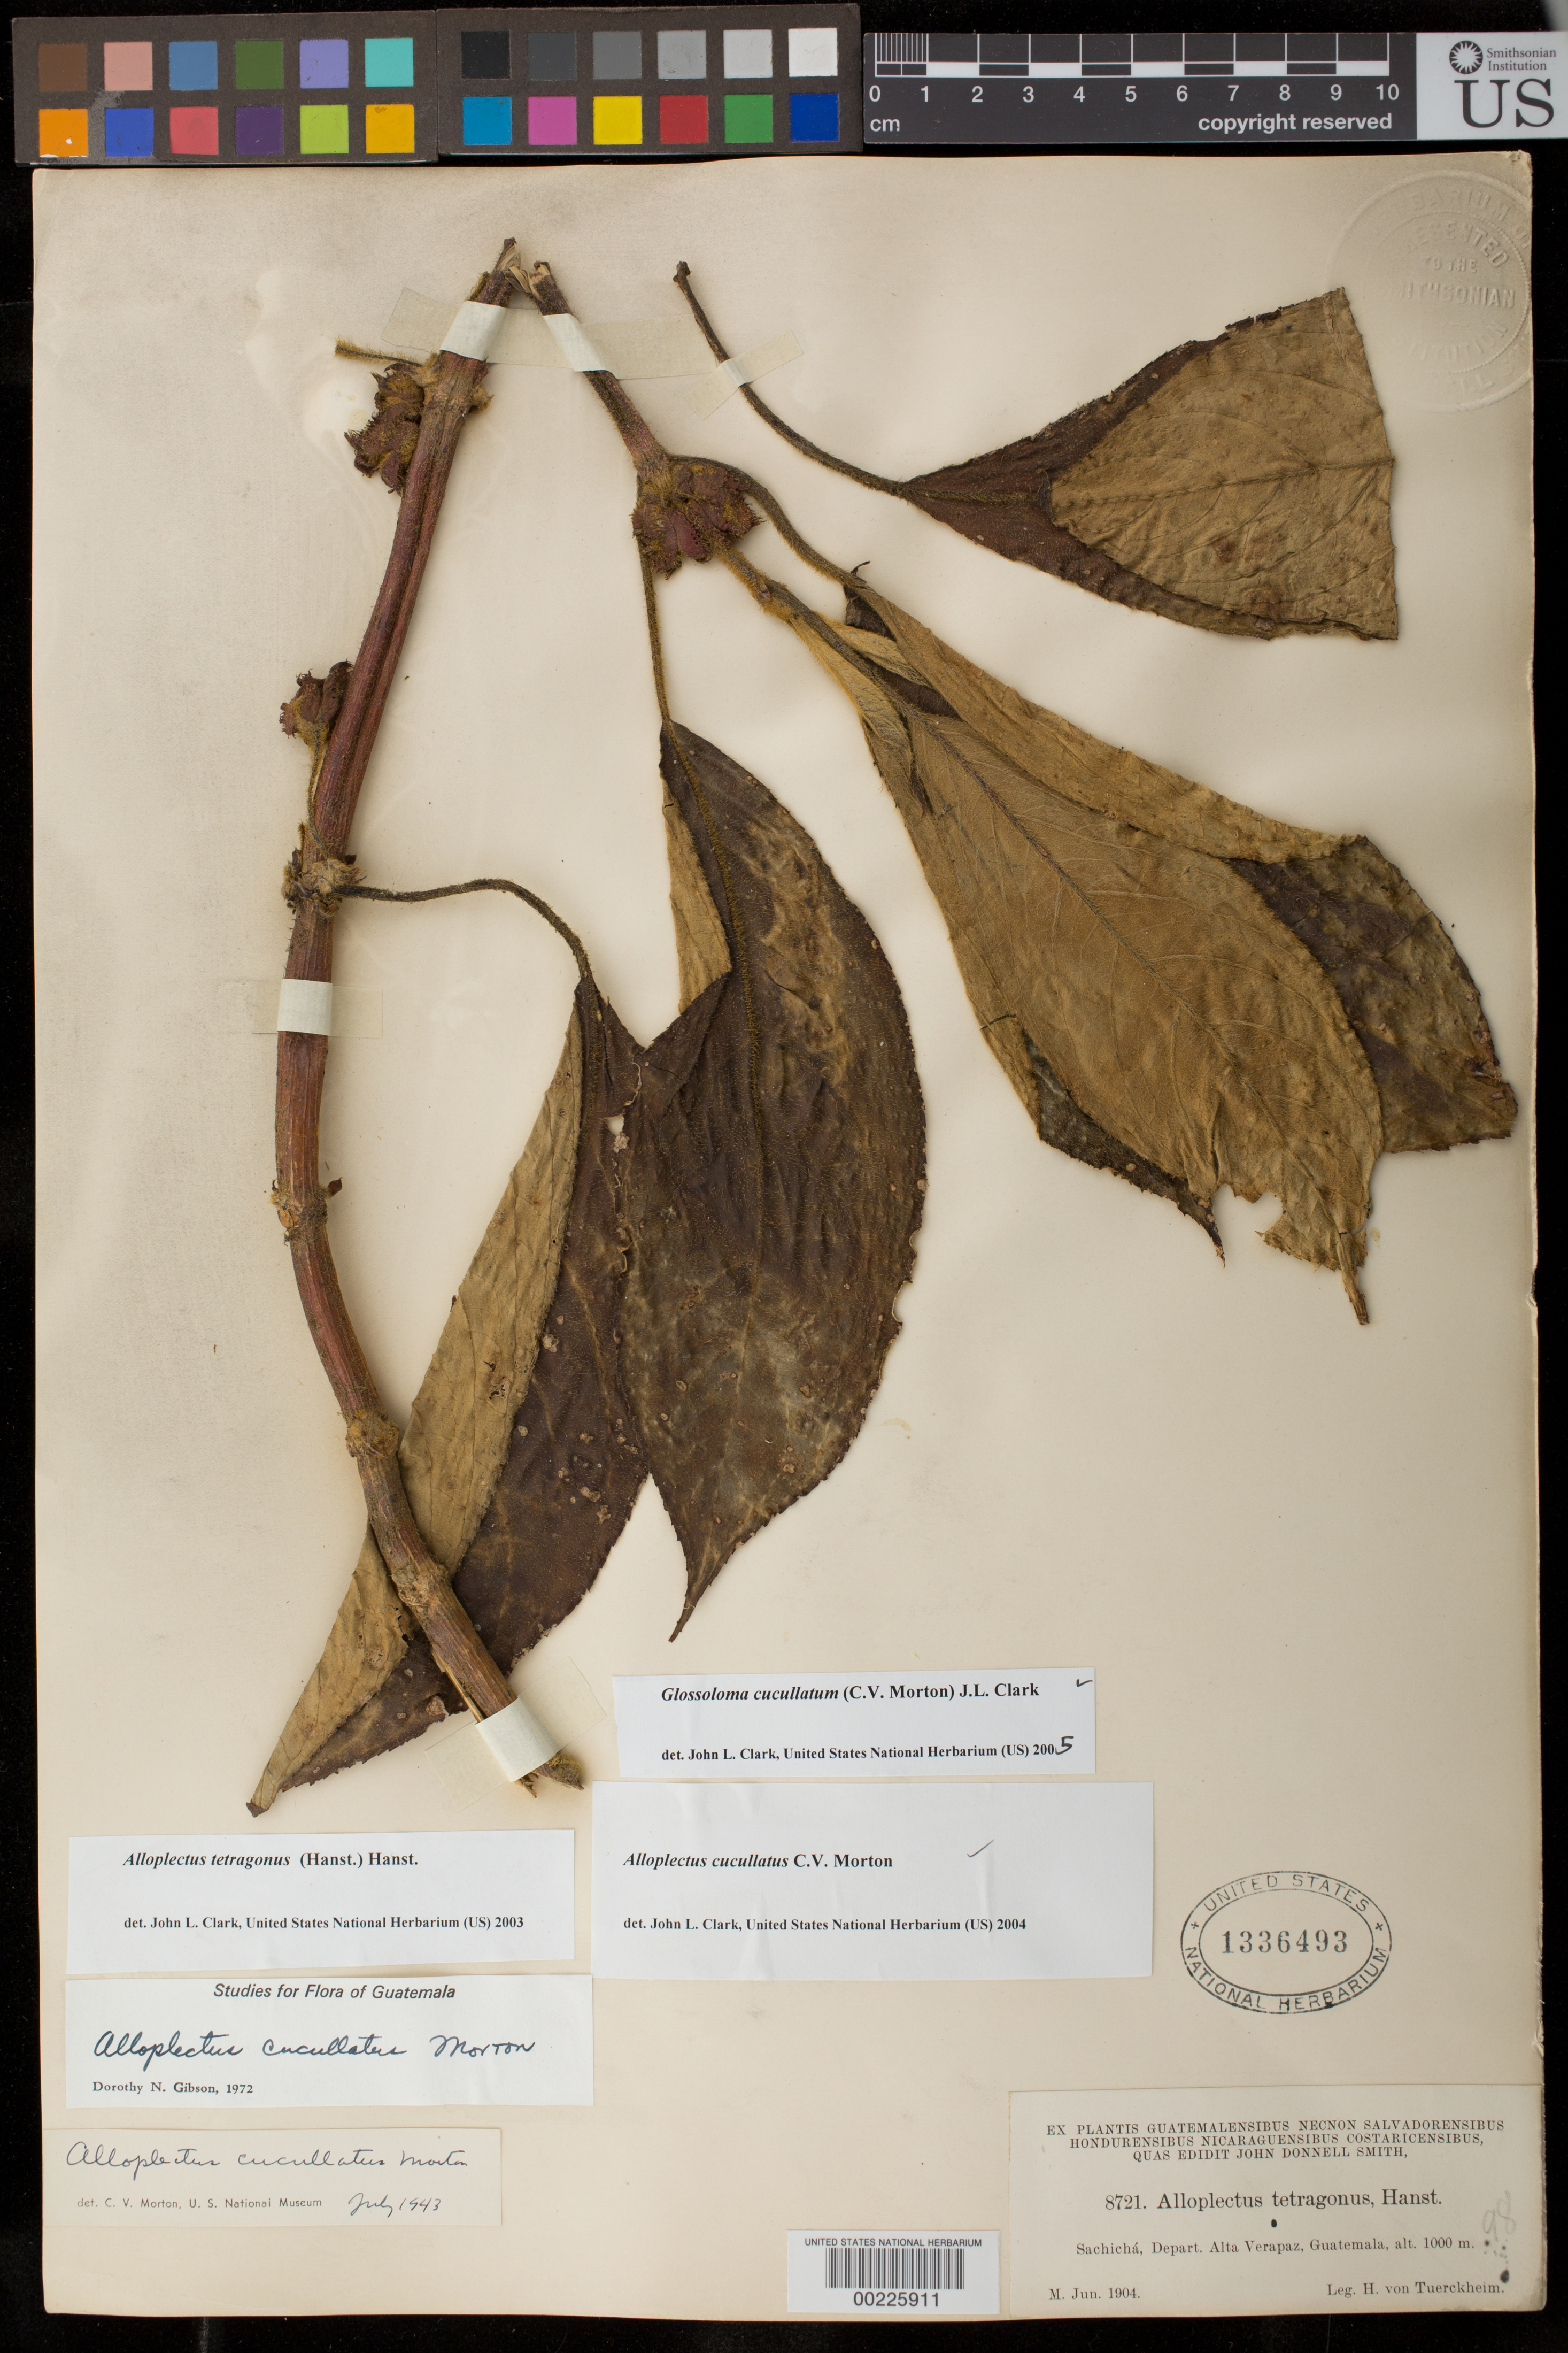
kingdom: Plantae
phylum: Tracheophyta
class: Magnoliopsida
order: Lamiales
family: Gesneriaceae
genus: Glossoloma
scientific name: Glossoloma cucullatum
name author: (C.V. Morton) J.L. Clark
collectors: H. von Türckheim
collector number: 8721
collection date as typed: Jun 1904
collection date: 1904-06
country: Guatemala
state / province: Alta Verapaz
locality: Sachichá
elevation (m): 1000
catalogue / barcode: US 1336493